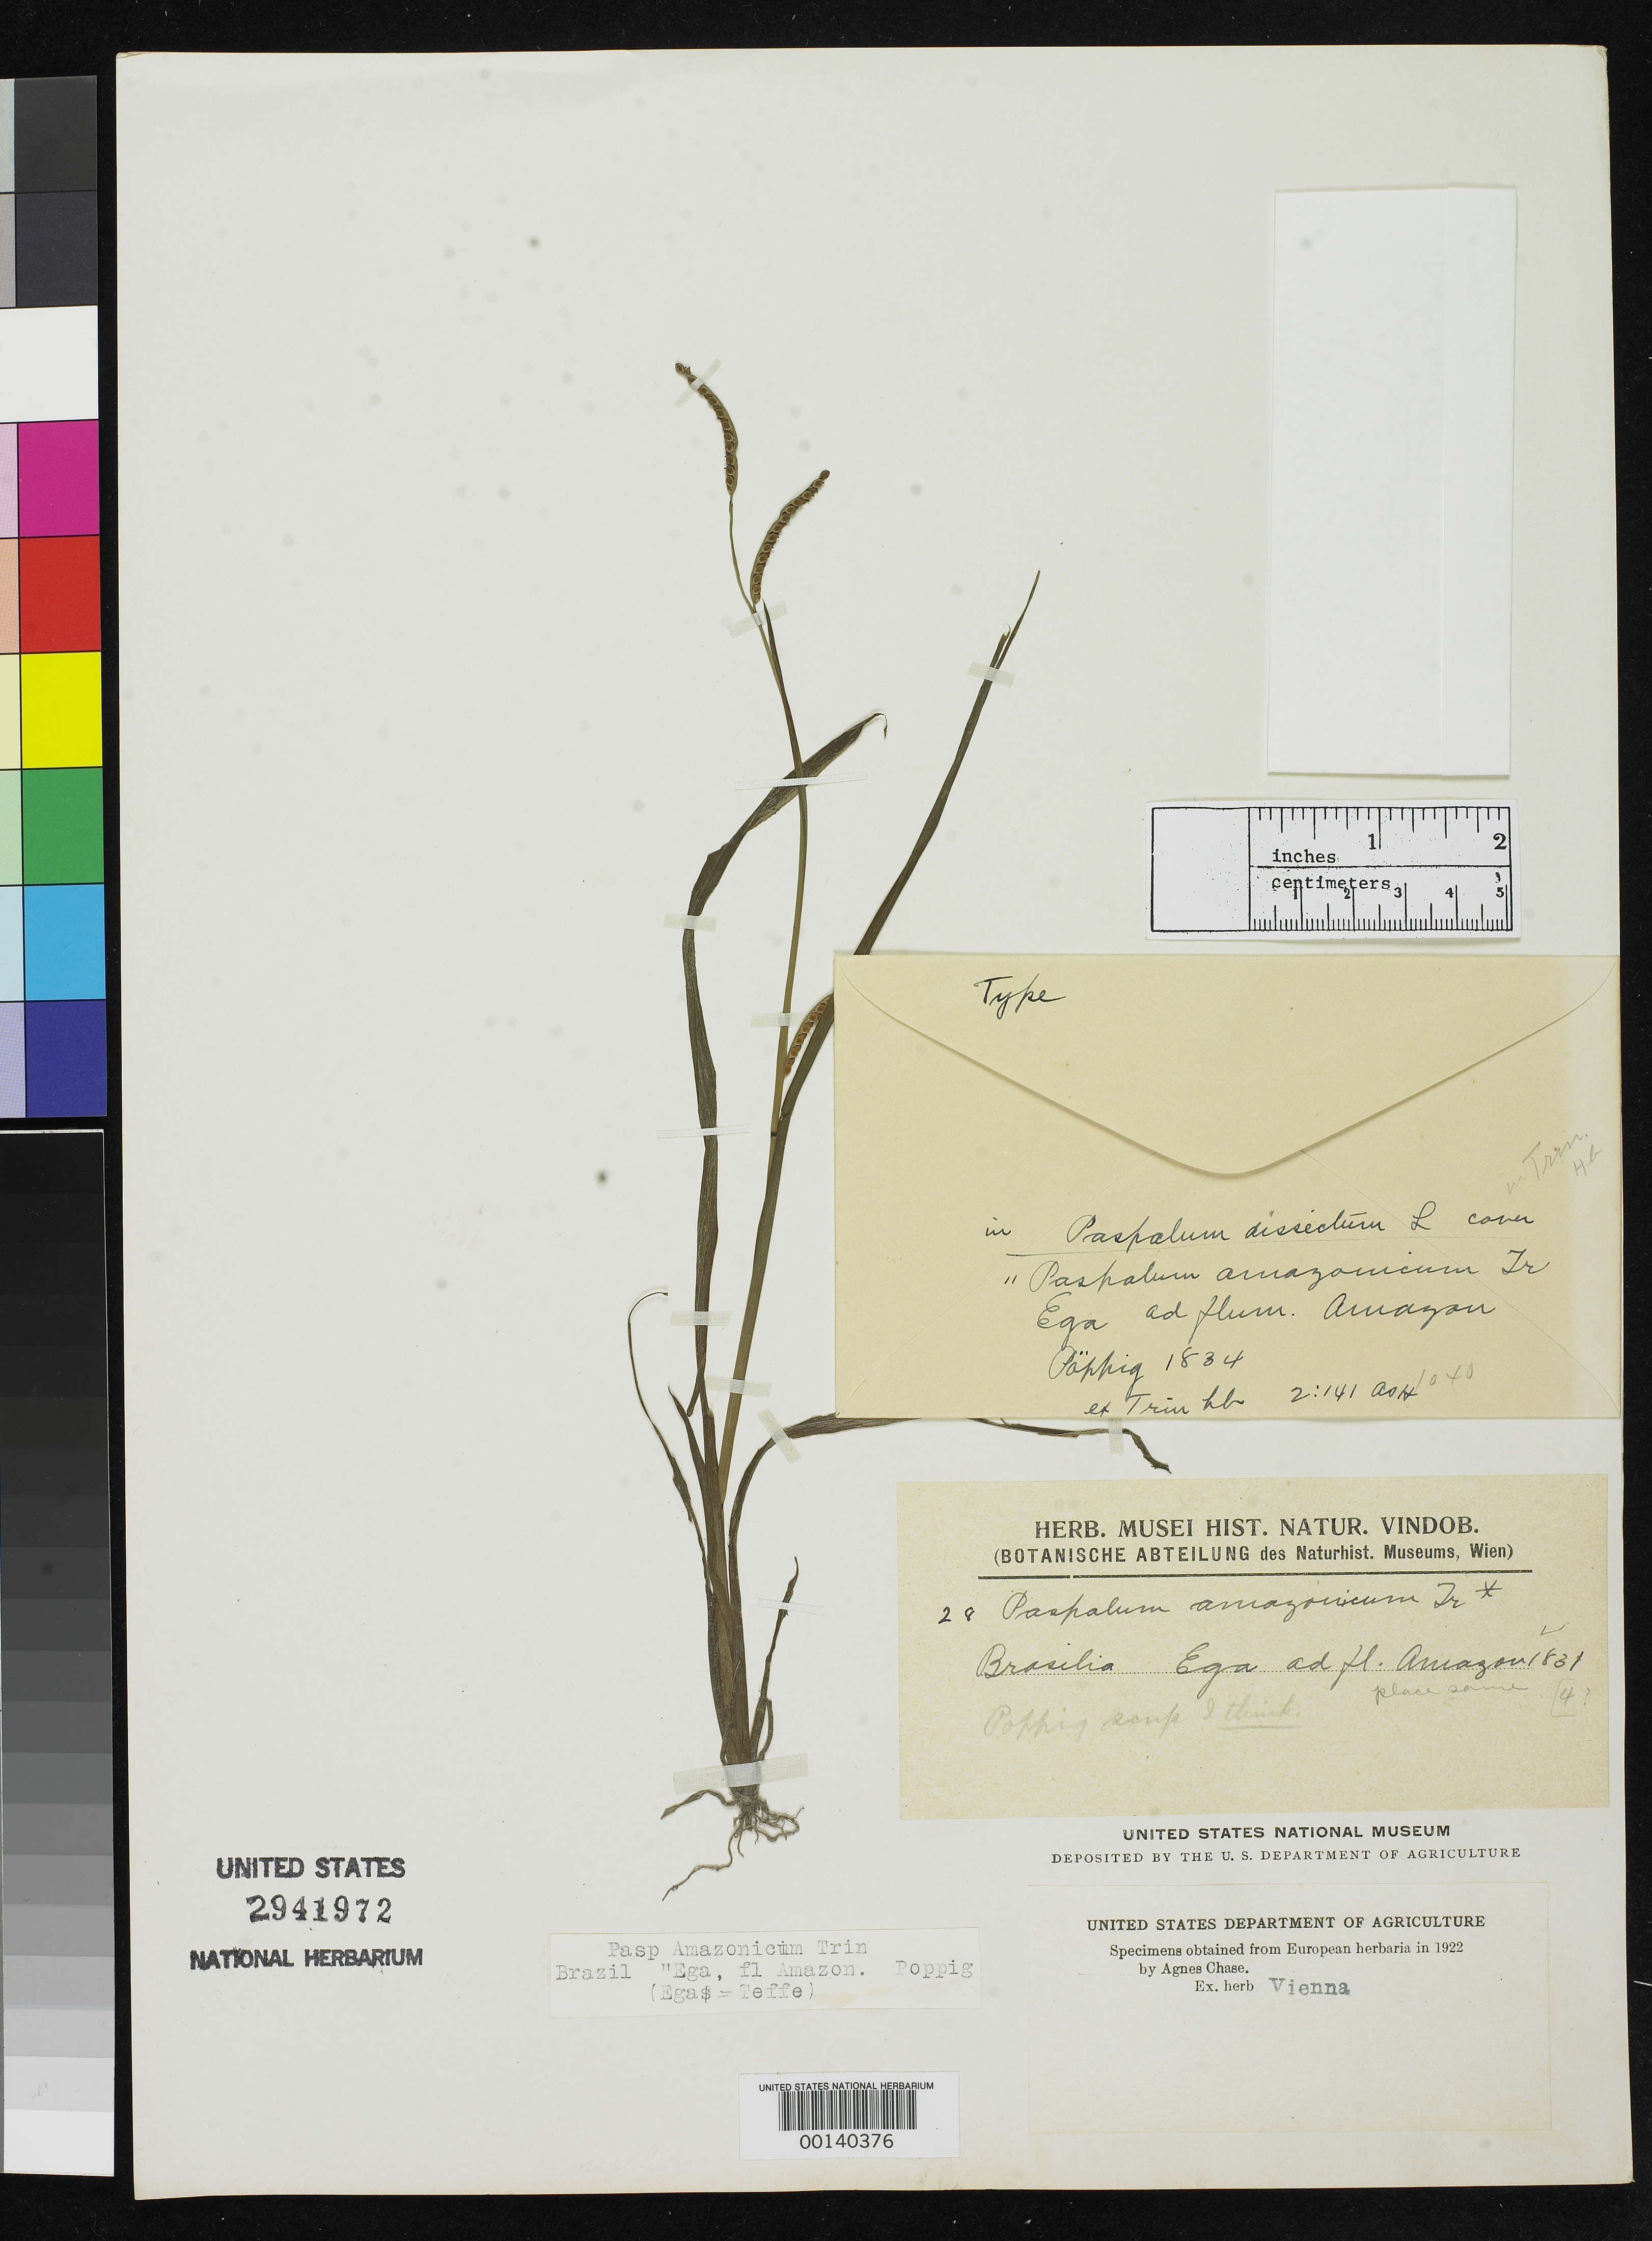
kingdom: Plantae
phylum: Tracheophyta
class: Liliopsida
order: Poales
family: Poaceae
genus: Paspalum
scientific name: Paspalum amazonicum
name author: Trin.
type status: Type Fragment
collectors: E. F. Poeppig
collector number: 28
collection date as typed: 1831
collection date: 1831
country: Brazil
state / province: Amazonas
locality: Ega [=Tefé]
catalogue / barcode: US 2941972